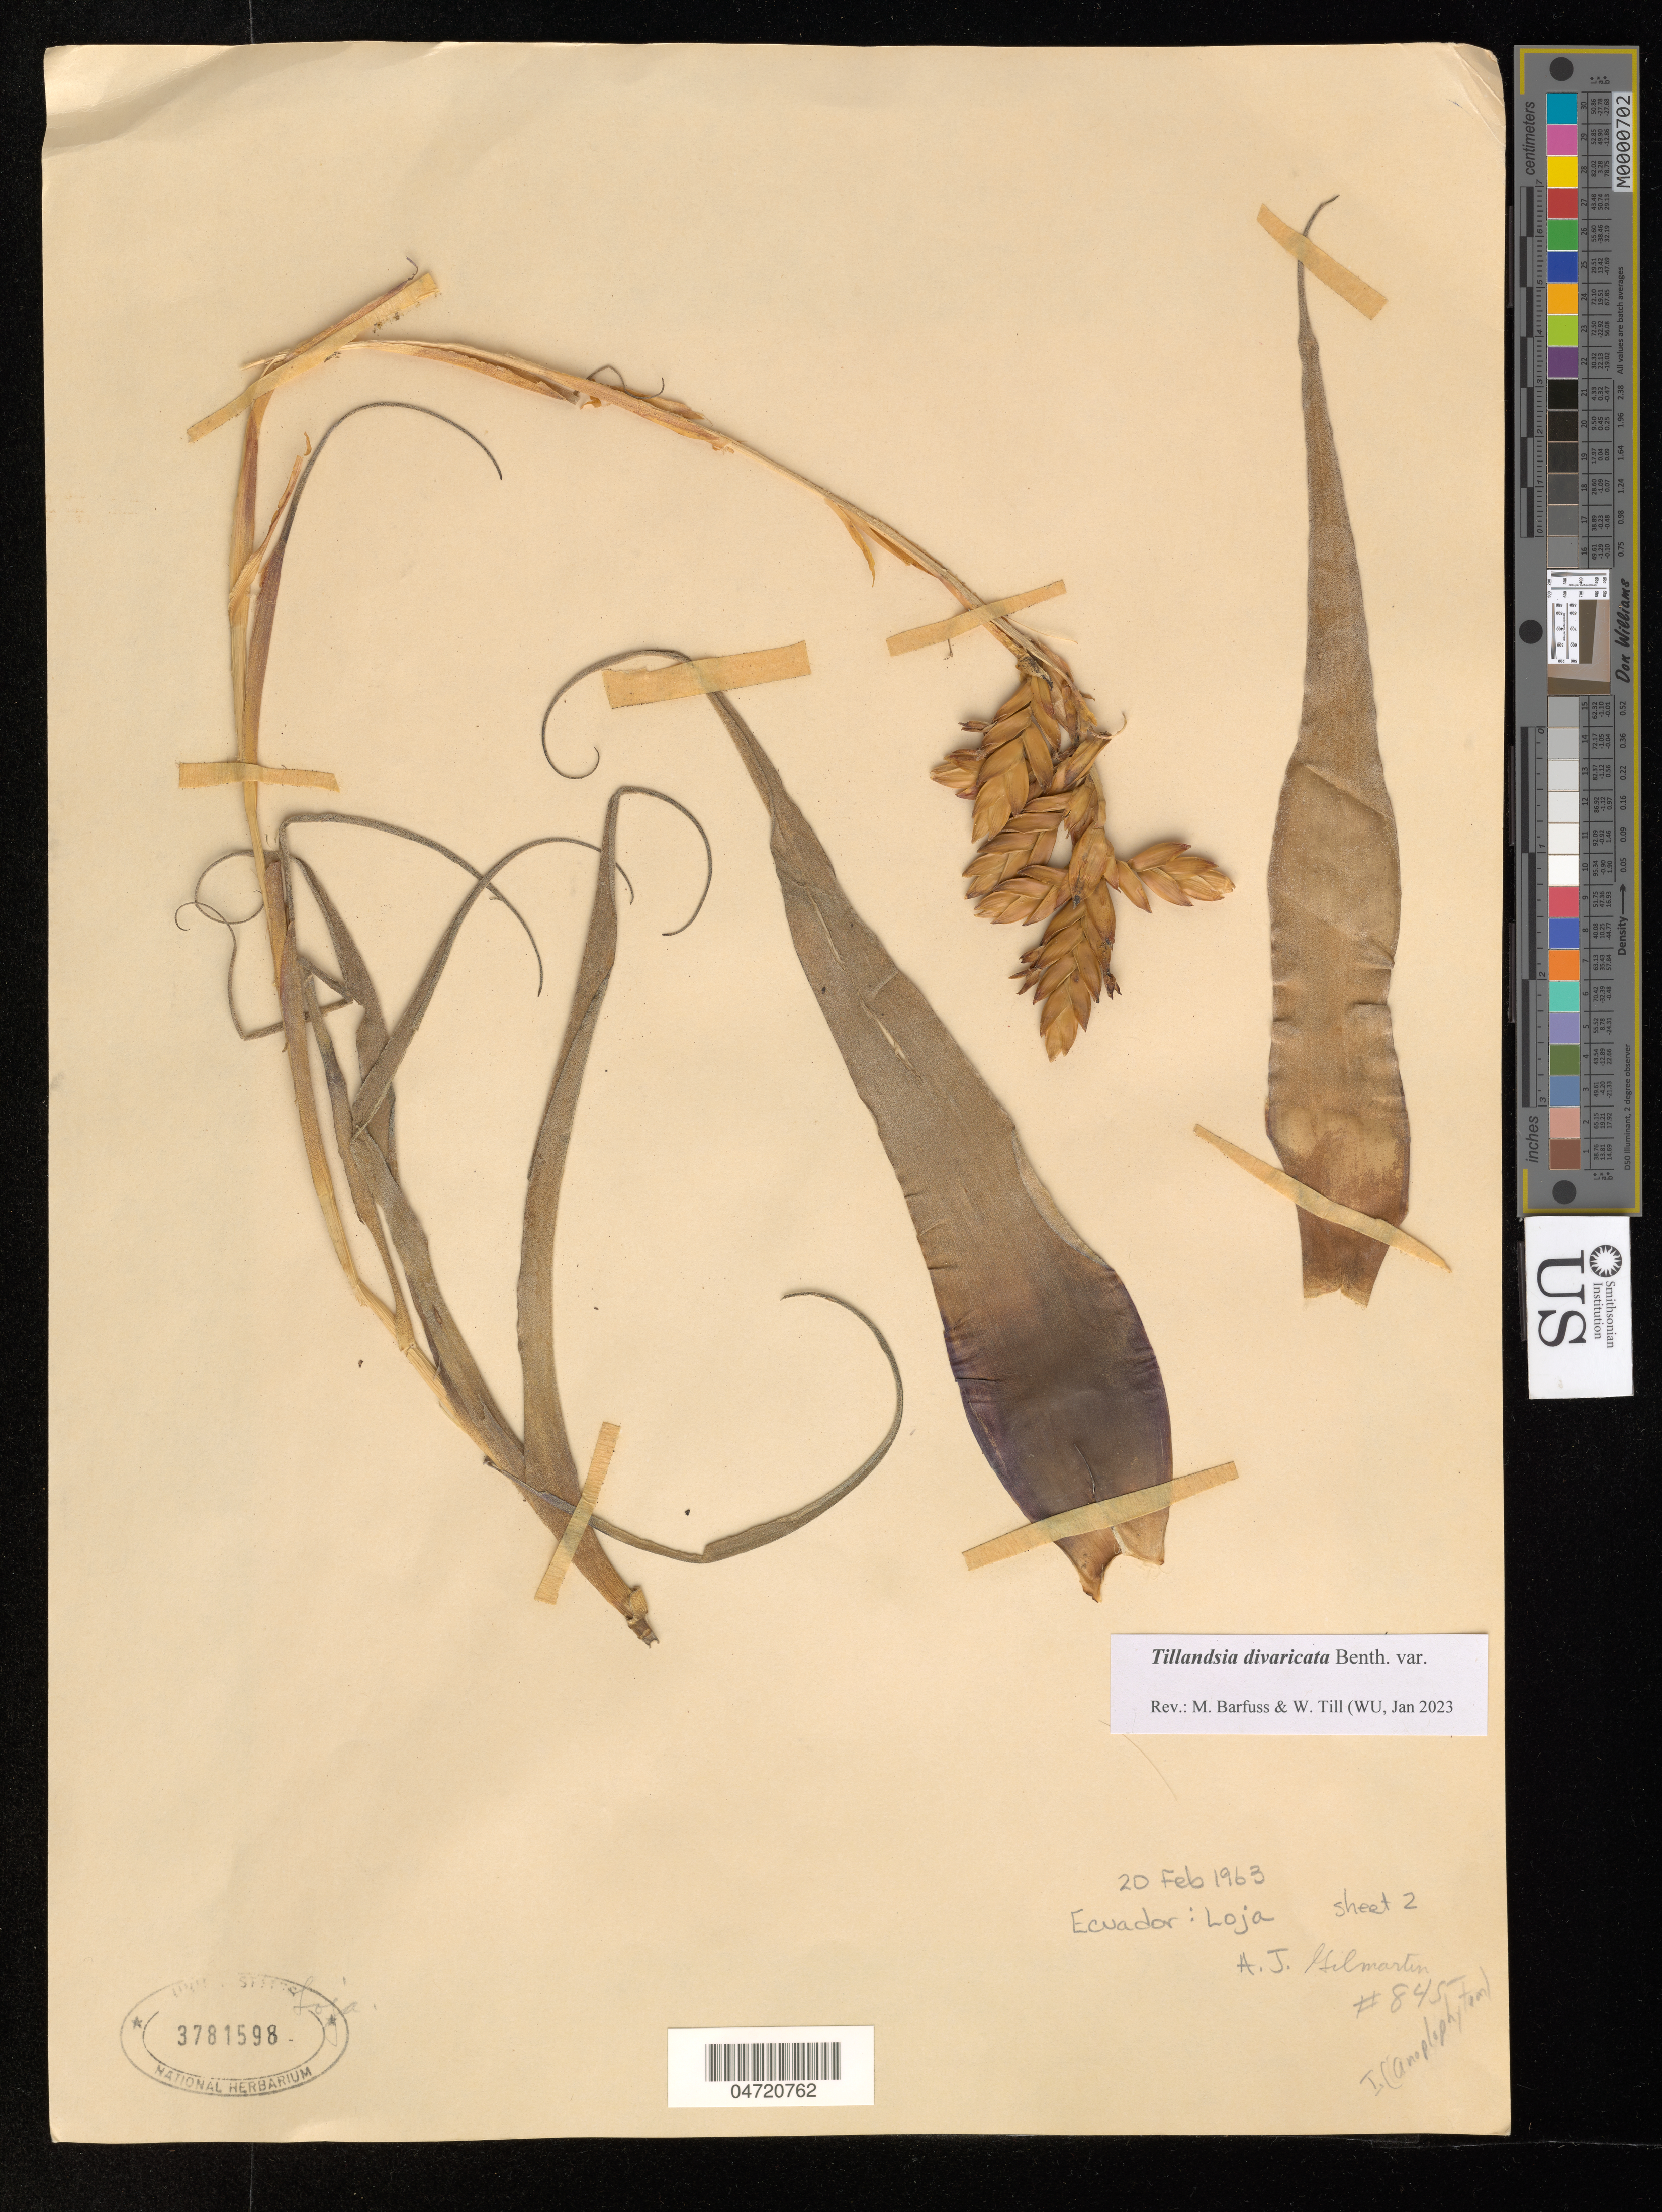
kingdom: Plantae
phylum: Tracheophyta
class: Liliopsida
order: Poales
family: Bromeliaceae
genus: Tillandsia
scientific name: Tillandsia divaricata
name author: Benth.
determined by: Barfuss, Michael H.; Till, W.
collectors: A. J. Gilmartin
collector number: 845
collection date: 1963-02-20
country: Ecuador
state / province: Loja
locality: At side of river, about 140 km south of Cuenca. between rio oña and rio Paquishnapa.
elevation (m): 2100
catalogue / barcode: US 3781598